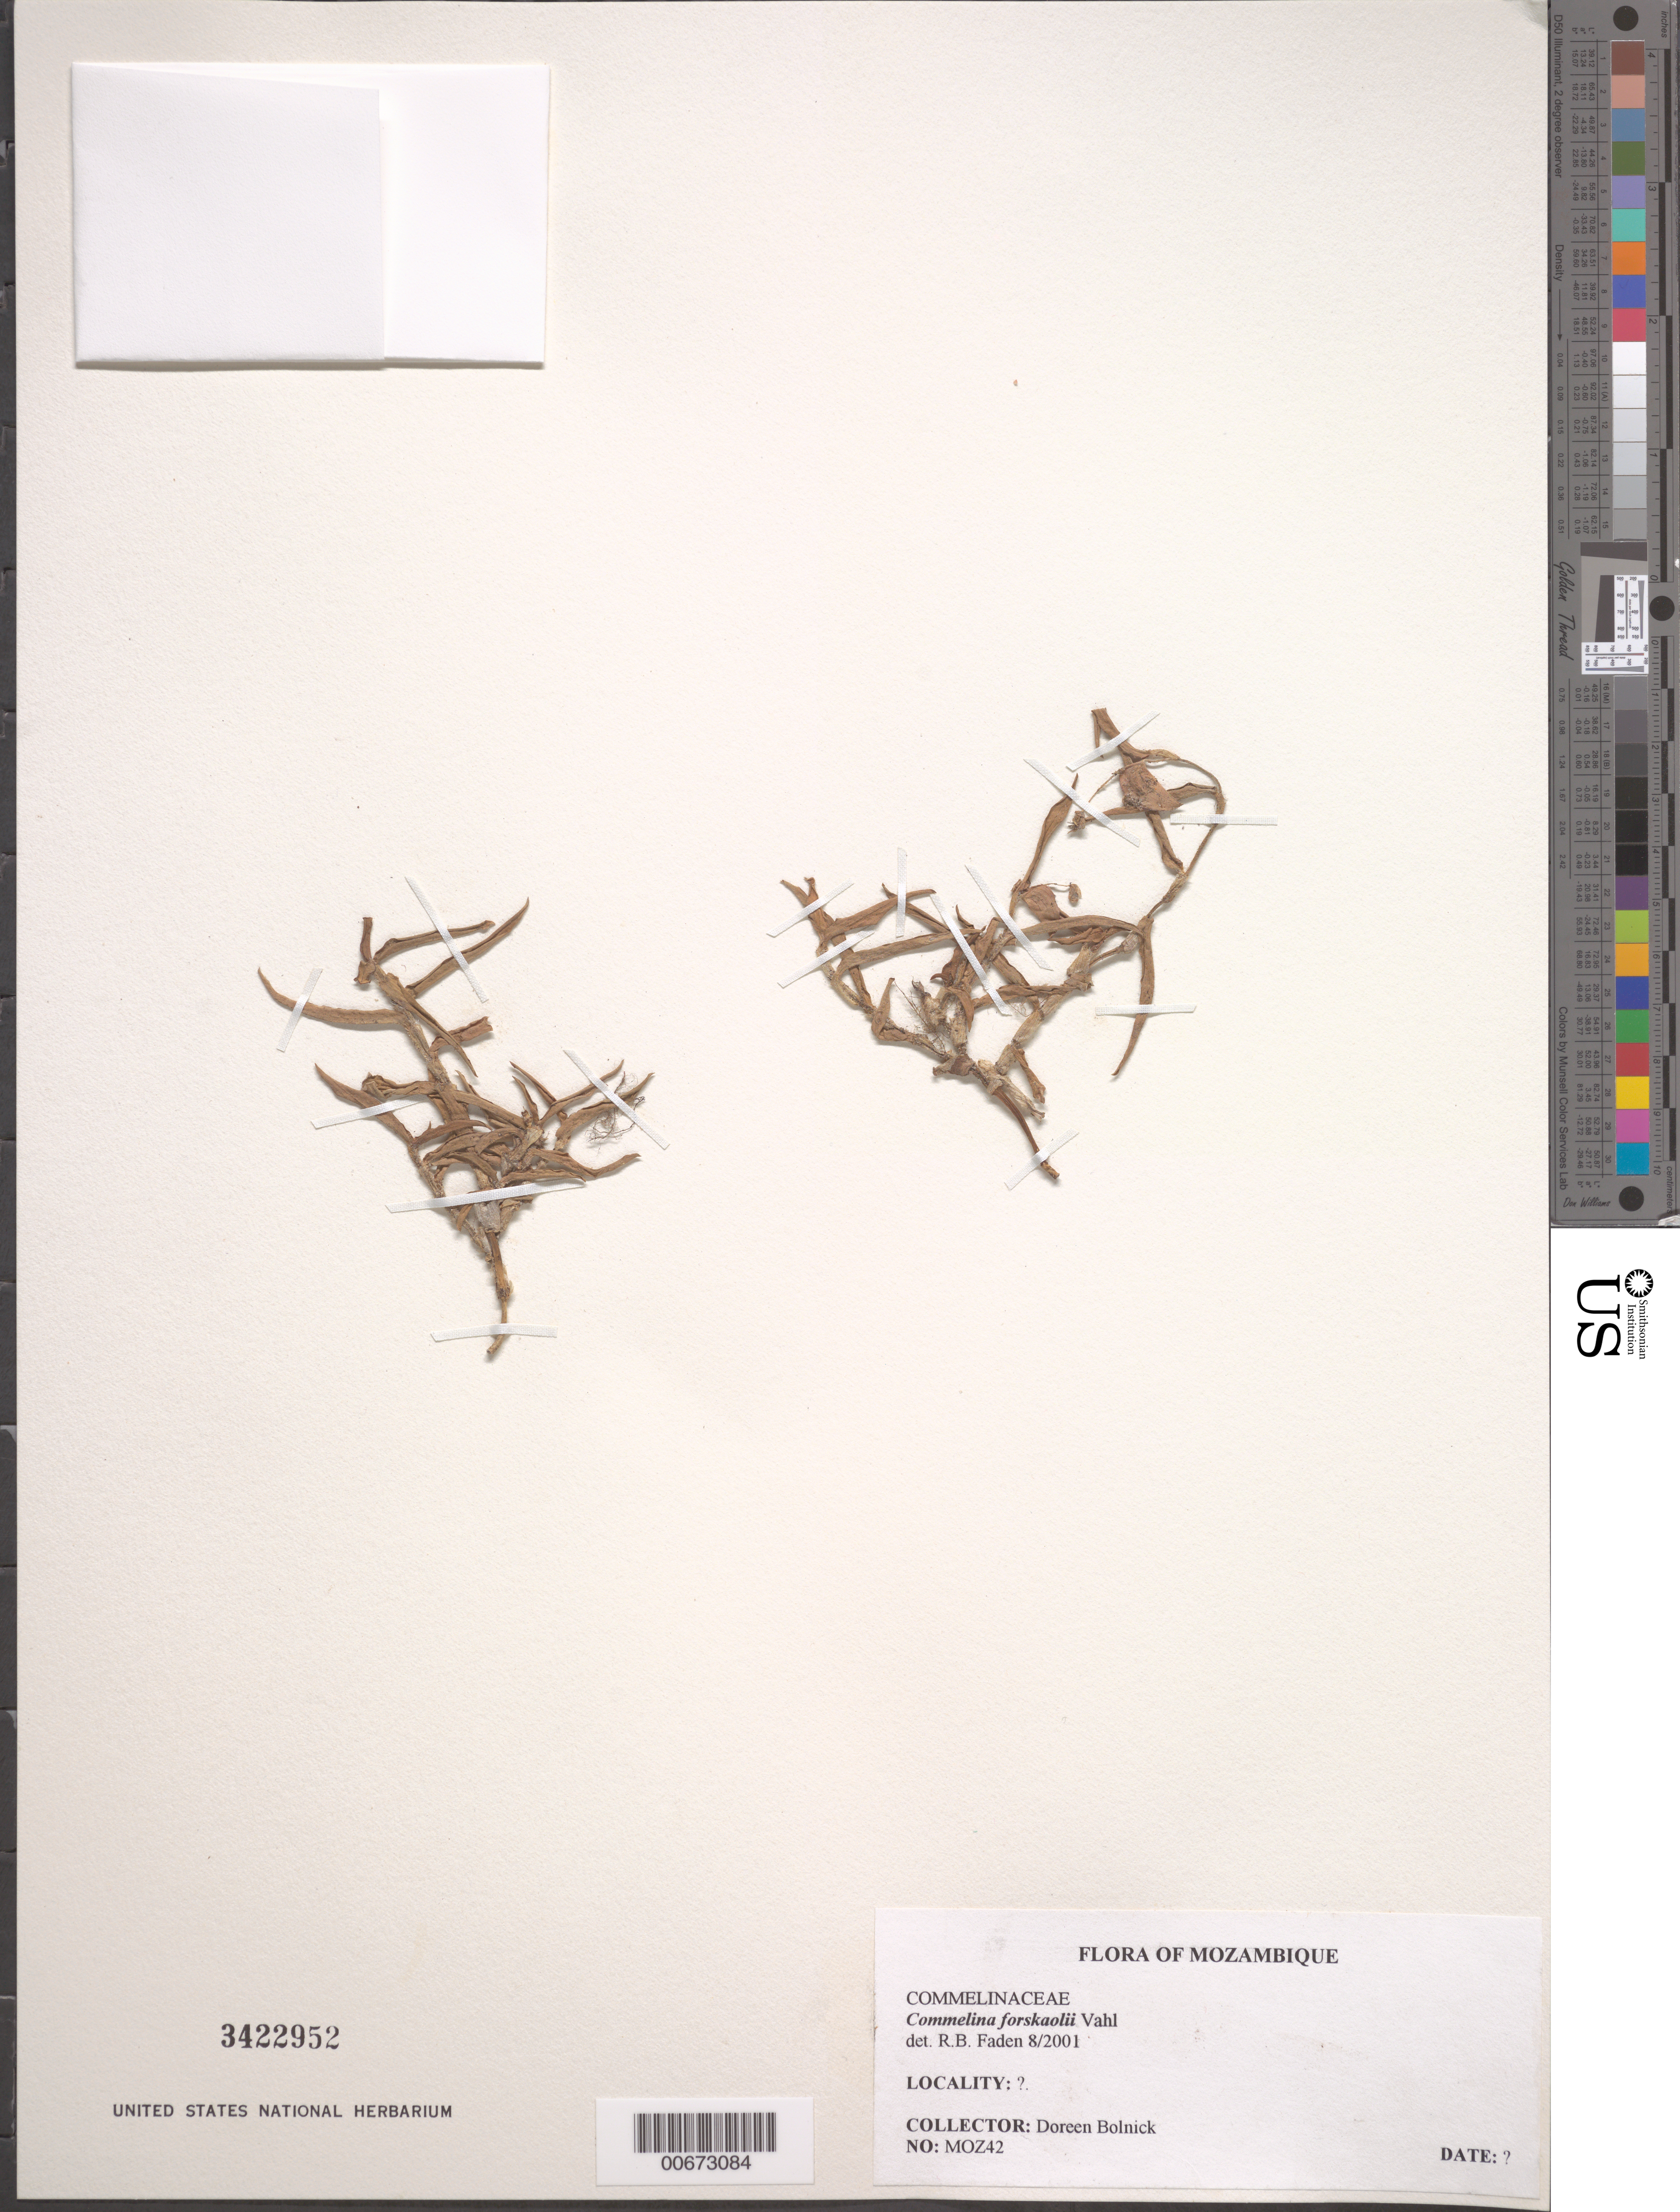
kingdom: Plantae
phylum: Tracheophyta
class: Liliopsida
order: Commelinales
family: Commelinaceae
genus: Commelina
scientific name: Commelina forskaolii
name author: Vahl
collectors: D. Bolnick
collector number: MOZ42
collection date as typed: Nov 2000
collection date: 2000-11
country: Mozambique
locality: Ressano Garcia.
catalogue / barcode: US 3422952